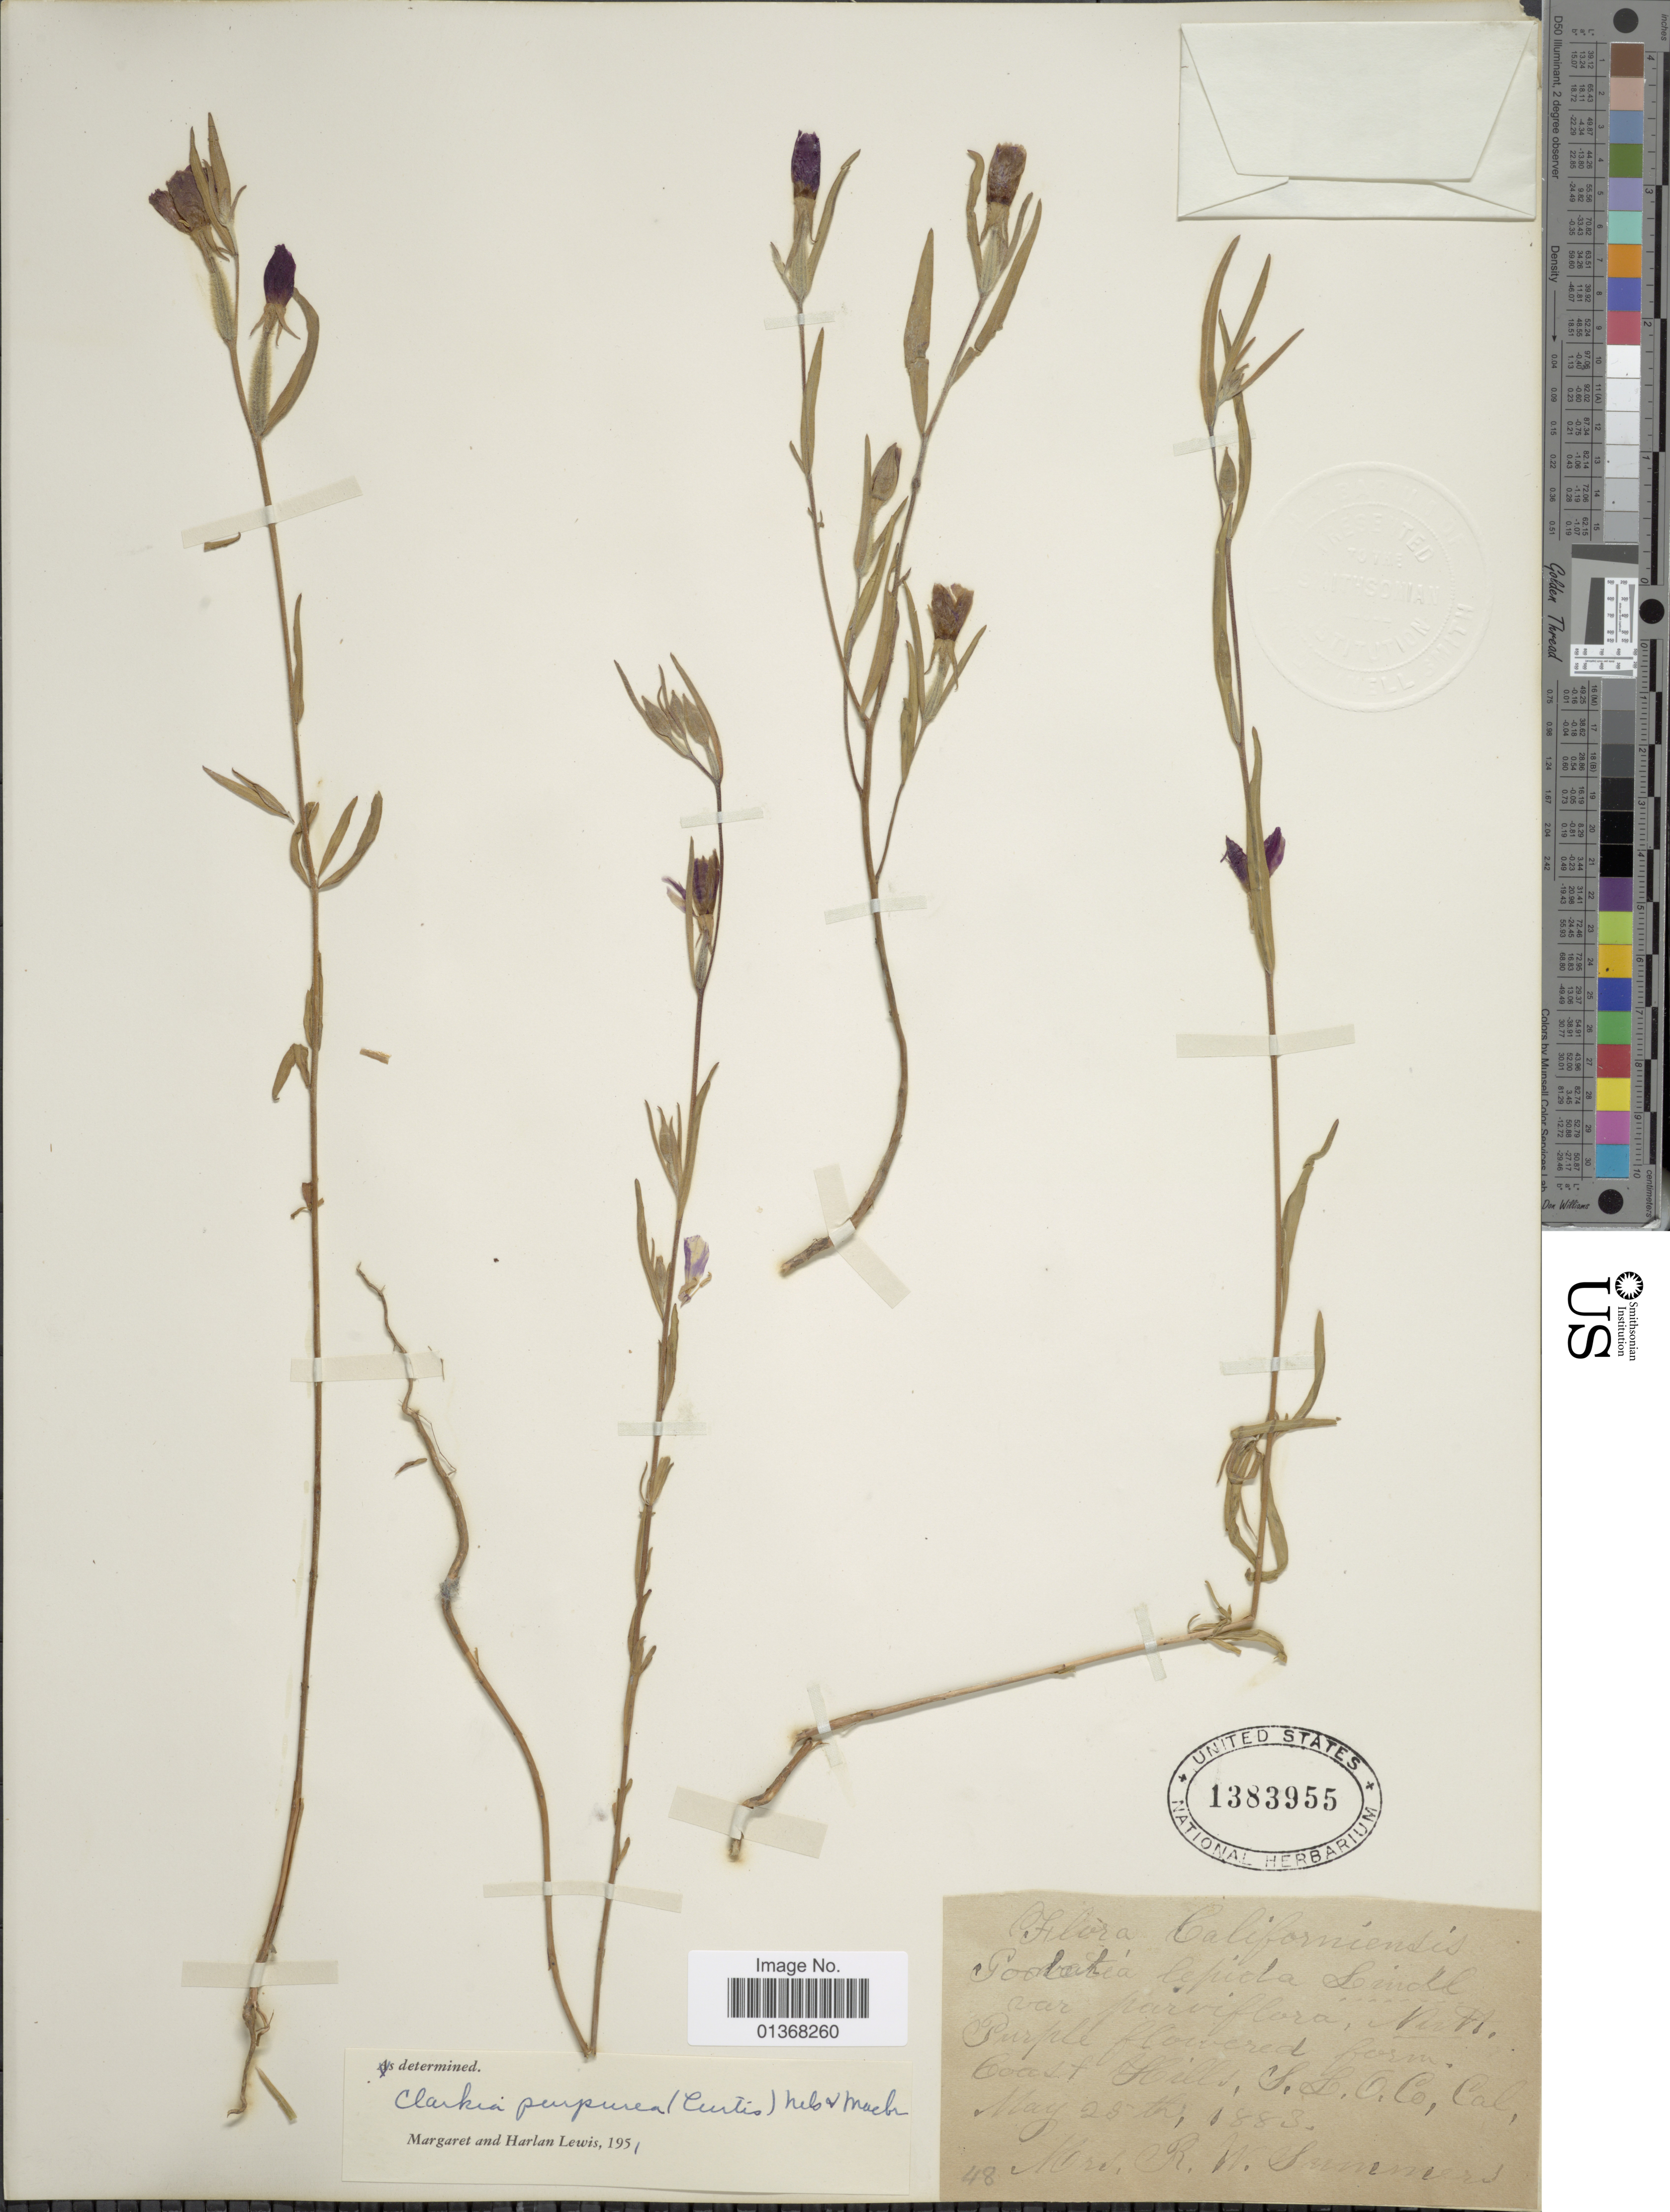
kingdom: Plantae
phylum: Tracheophyta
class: Magnoliopsida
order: Myrtales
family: Onagraceae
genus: Clarkia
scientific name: Clarkia purpurea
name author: (Curtis) A. Nelson & J.F. Macbr.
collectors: R. Summers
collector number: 48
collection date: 1883-05-28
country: United States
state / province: California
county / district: San Luis Obispo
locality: Coast Hills, S. L. O. Co.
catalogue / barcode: US 1383955